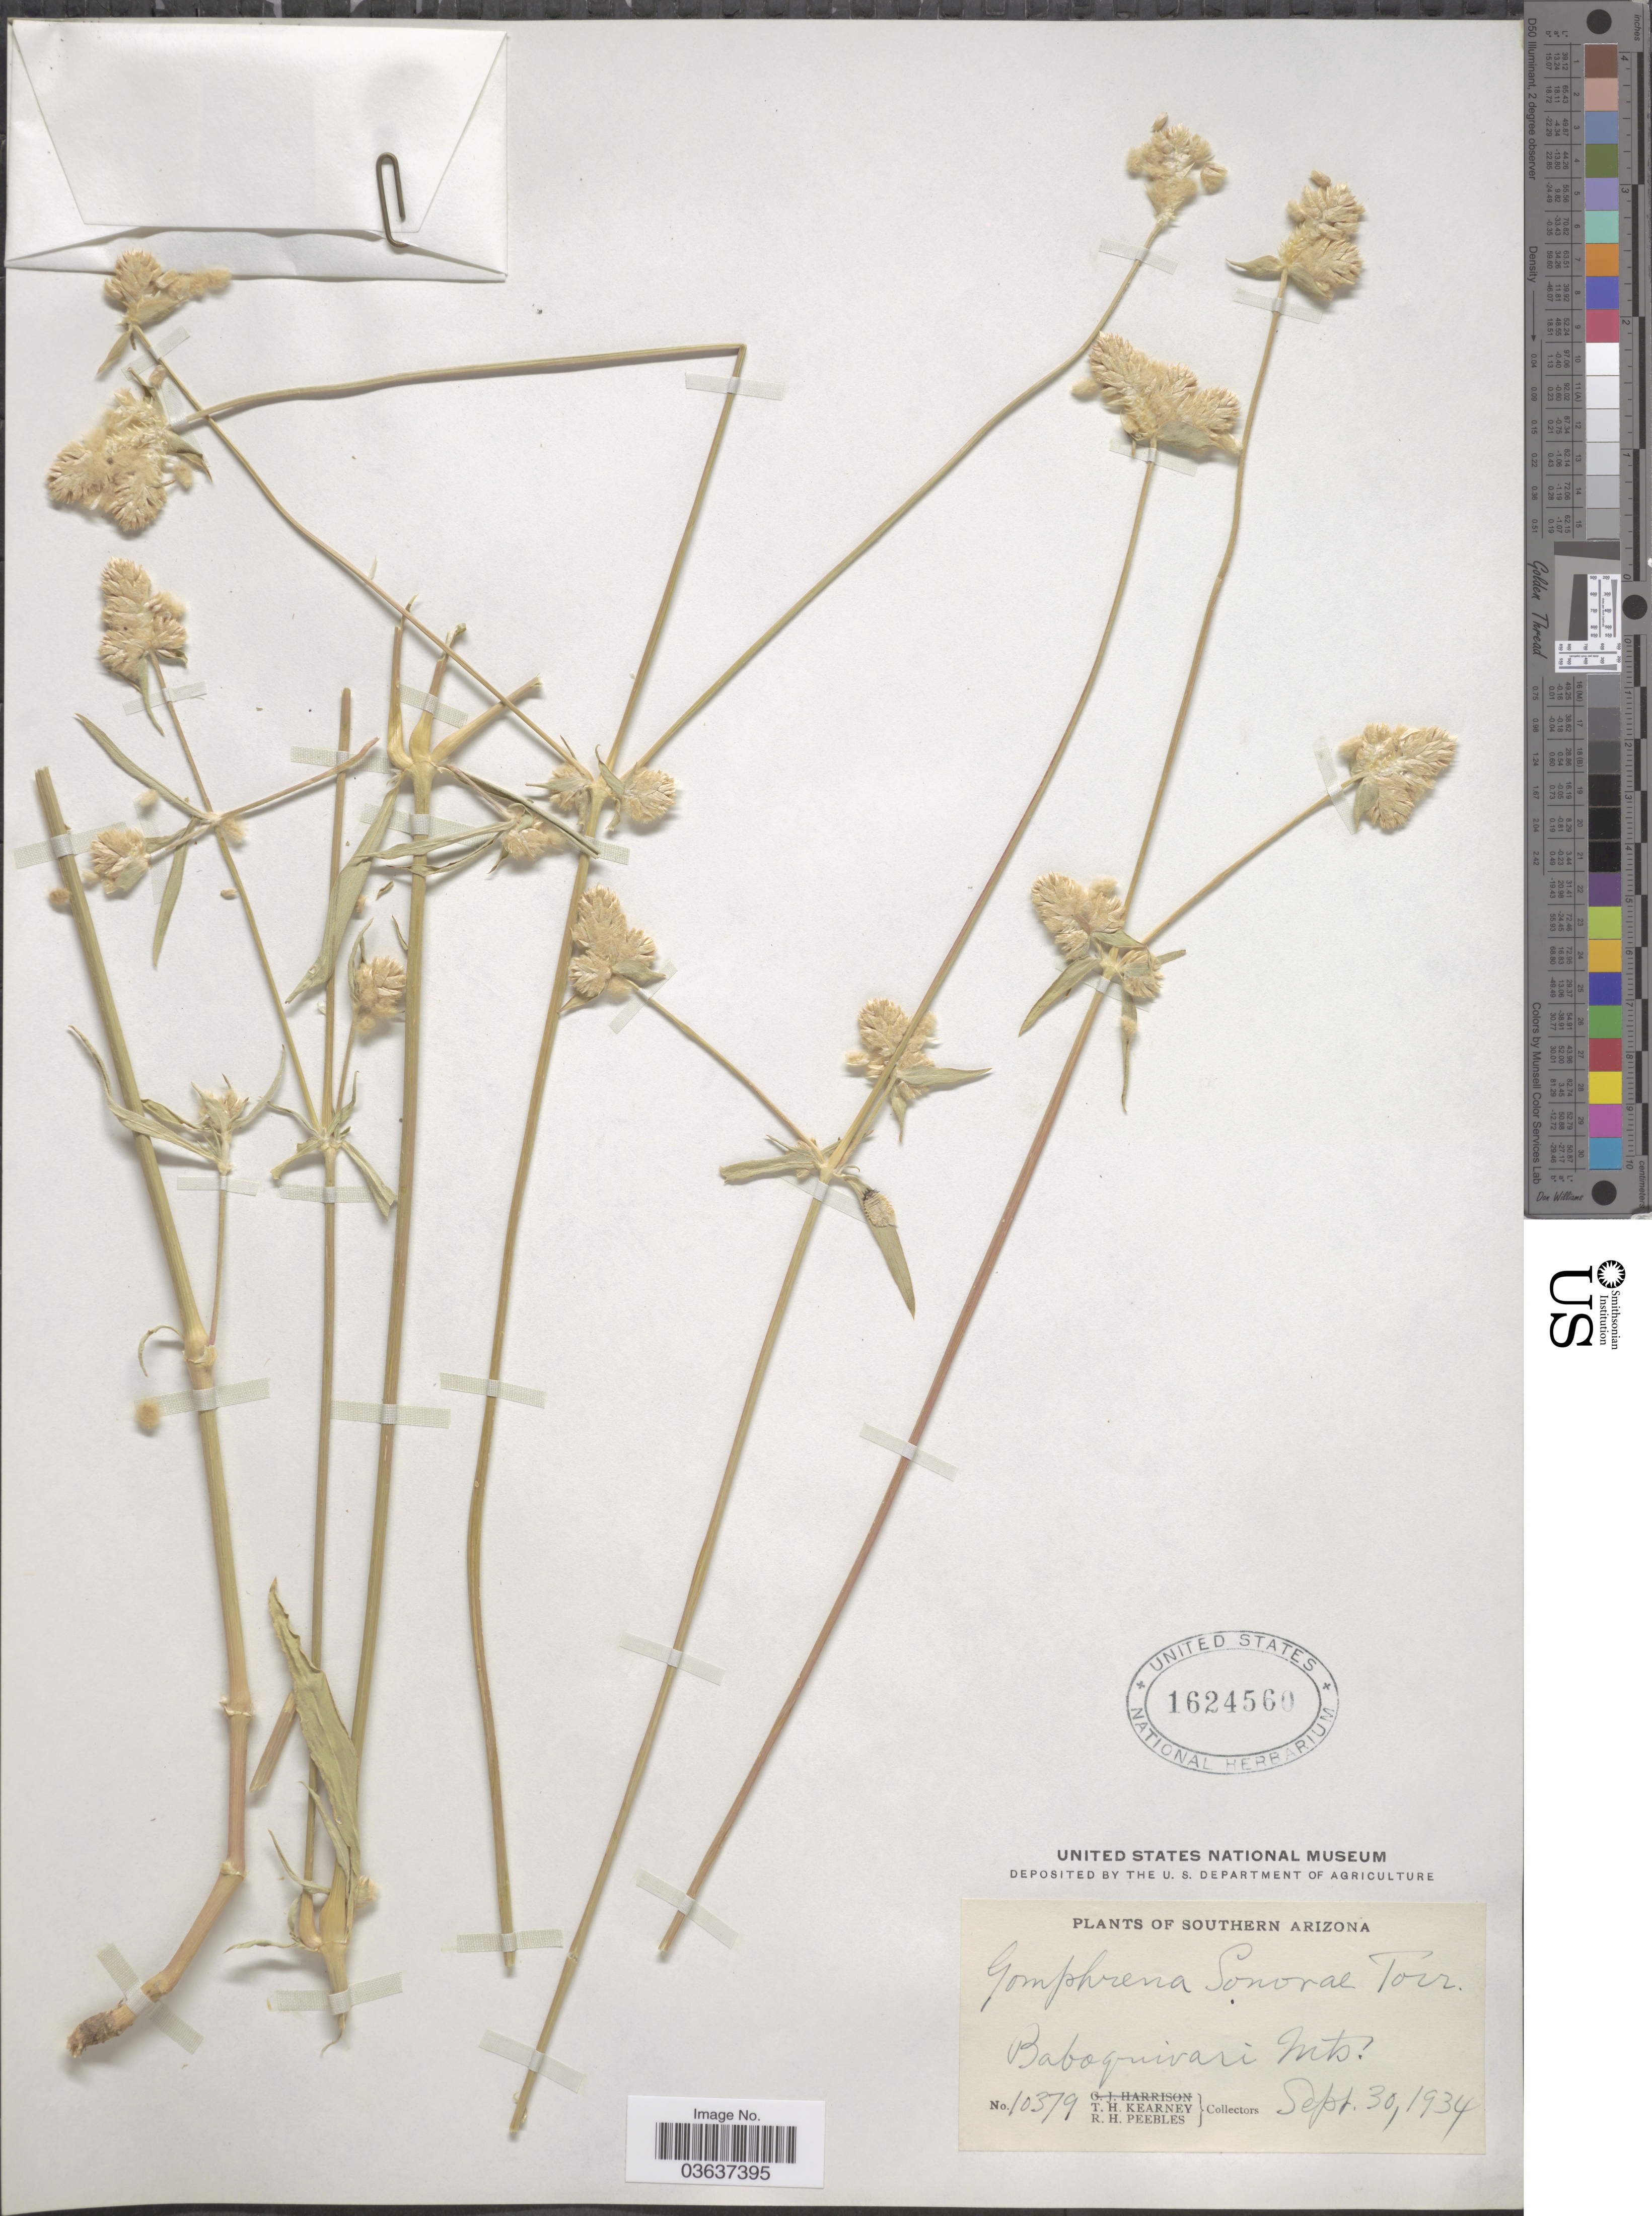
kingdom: Plantae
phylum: Tracheophyta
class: Magnoliopsida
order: Caryophyllales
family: Amaranthaceae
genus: Gomphrena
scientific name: Gomphrena sonorae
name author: Torr. in Emory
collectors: T. H. Kearney & R. H. Peebles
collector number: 10379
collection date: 1934-09-30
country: United States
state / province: Arizona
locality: Southern Arizona. Baboquivari Mts.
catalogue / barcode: US 1624560